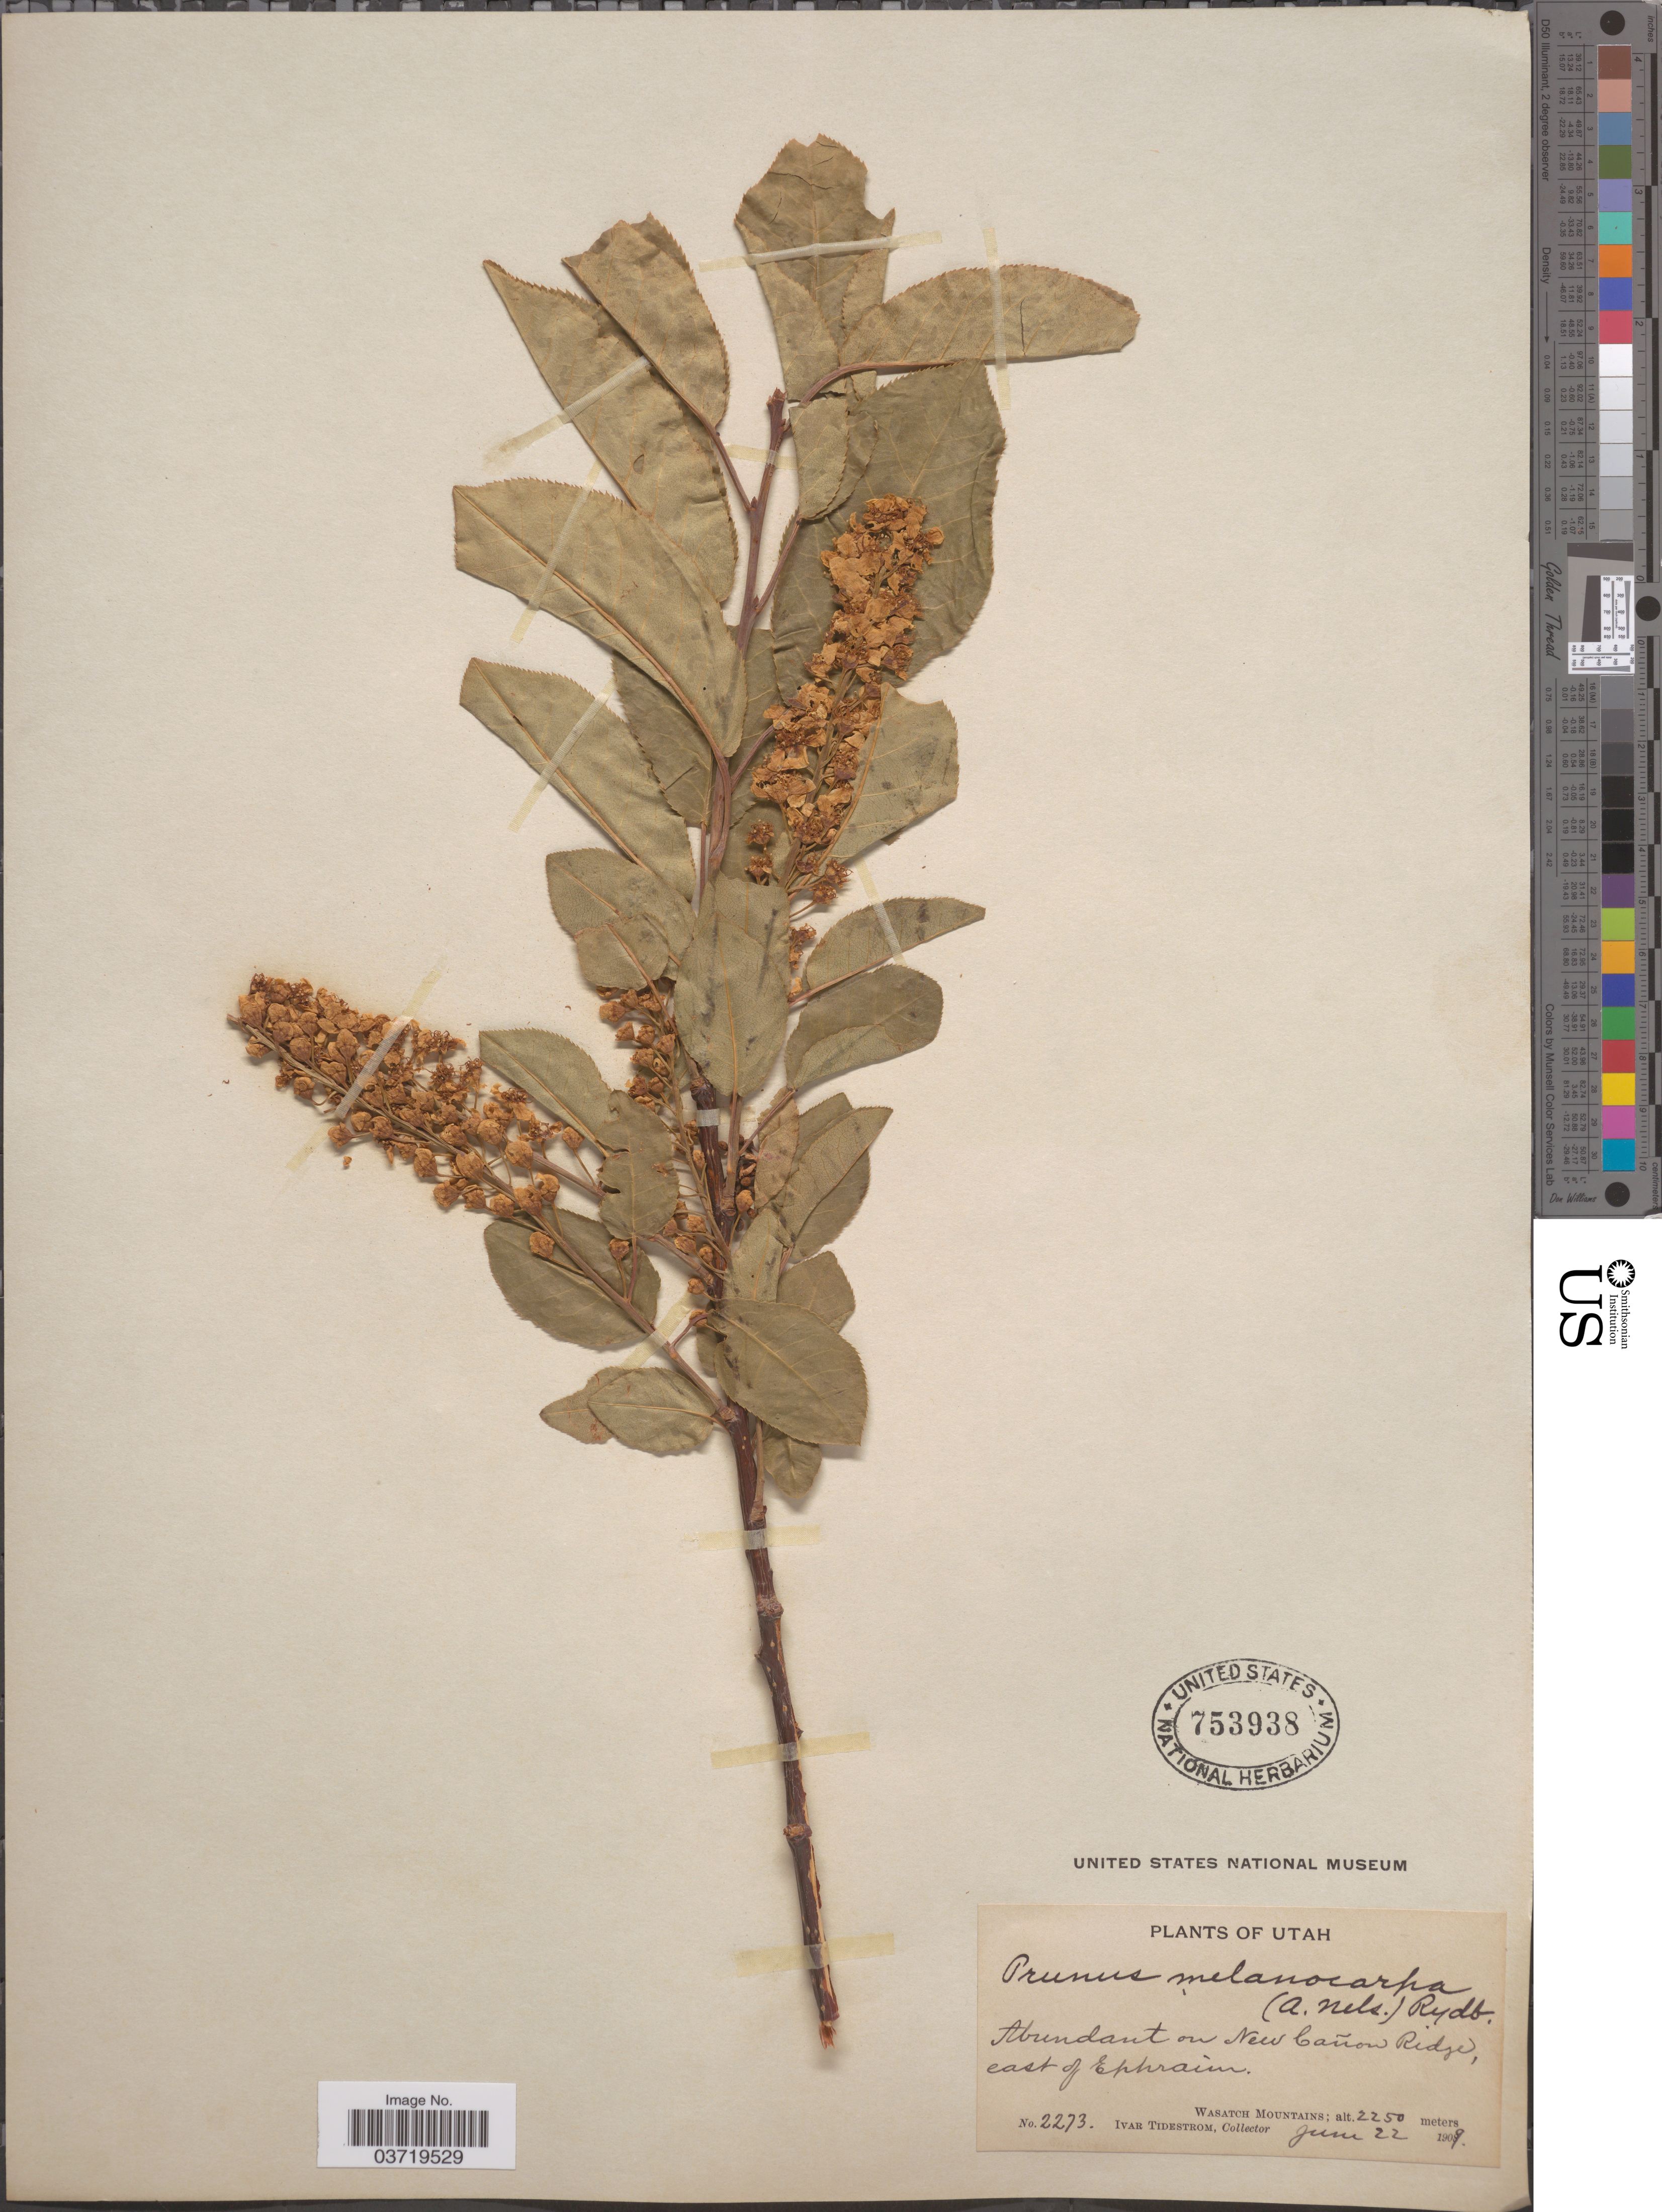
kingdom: Plantae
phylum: Tracheophyta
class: Magnoliopsida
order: Rosales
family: Rosaceae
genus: Prunus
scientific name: Prunus virginiana var. demissa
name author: (Nutt.) Torr.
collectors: I. F. Tidestrom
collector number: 2273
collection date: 1909-06-22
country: United States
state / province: Utah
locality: Abundant on New Cañon Ridge, east of Ephraim. Wasatch Mountains.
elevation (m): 2250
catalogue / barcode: US 753938